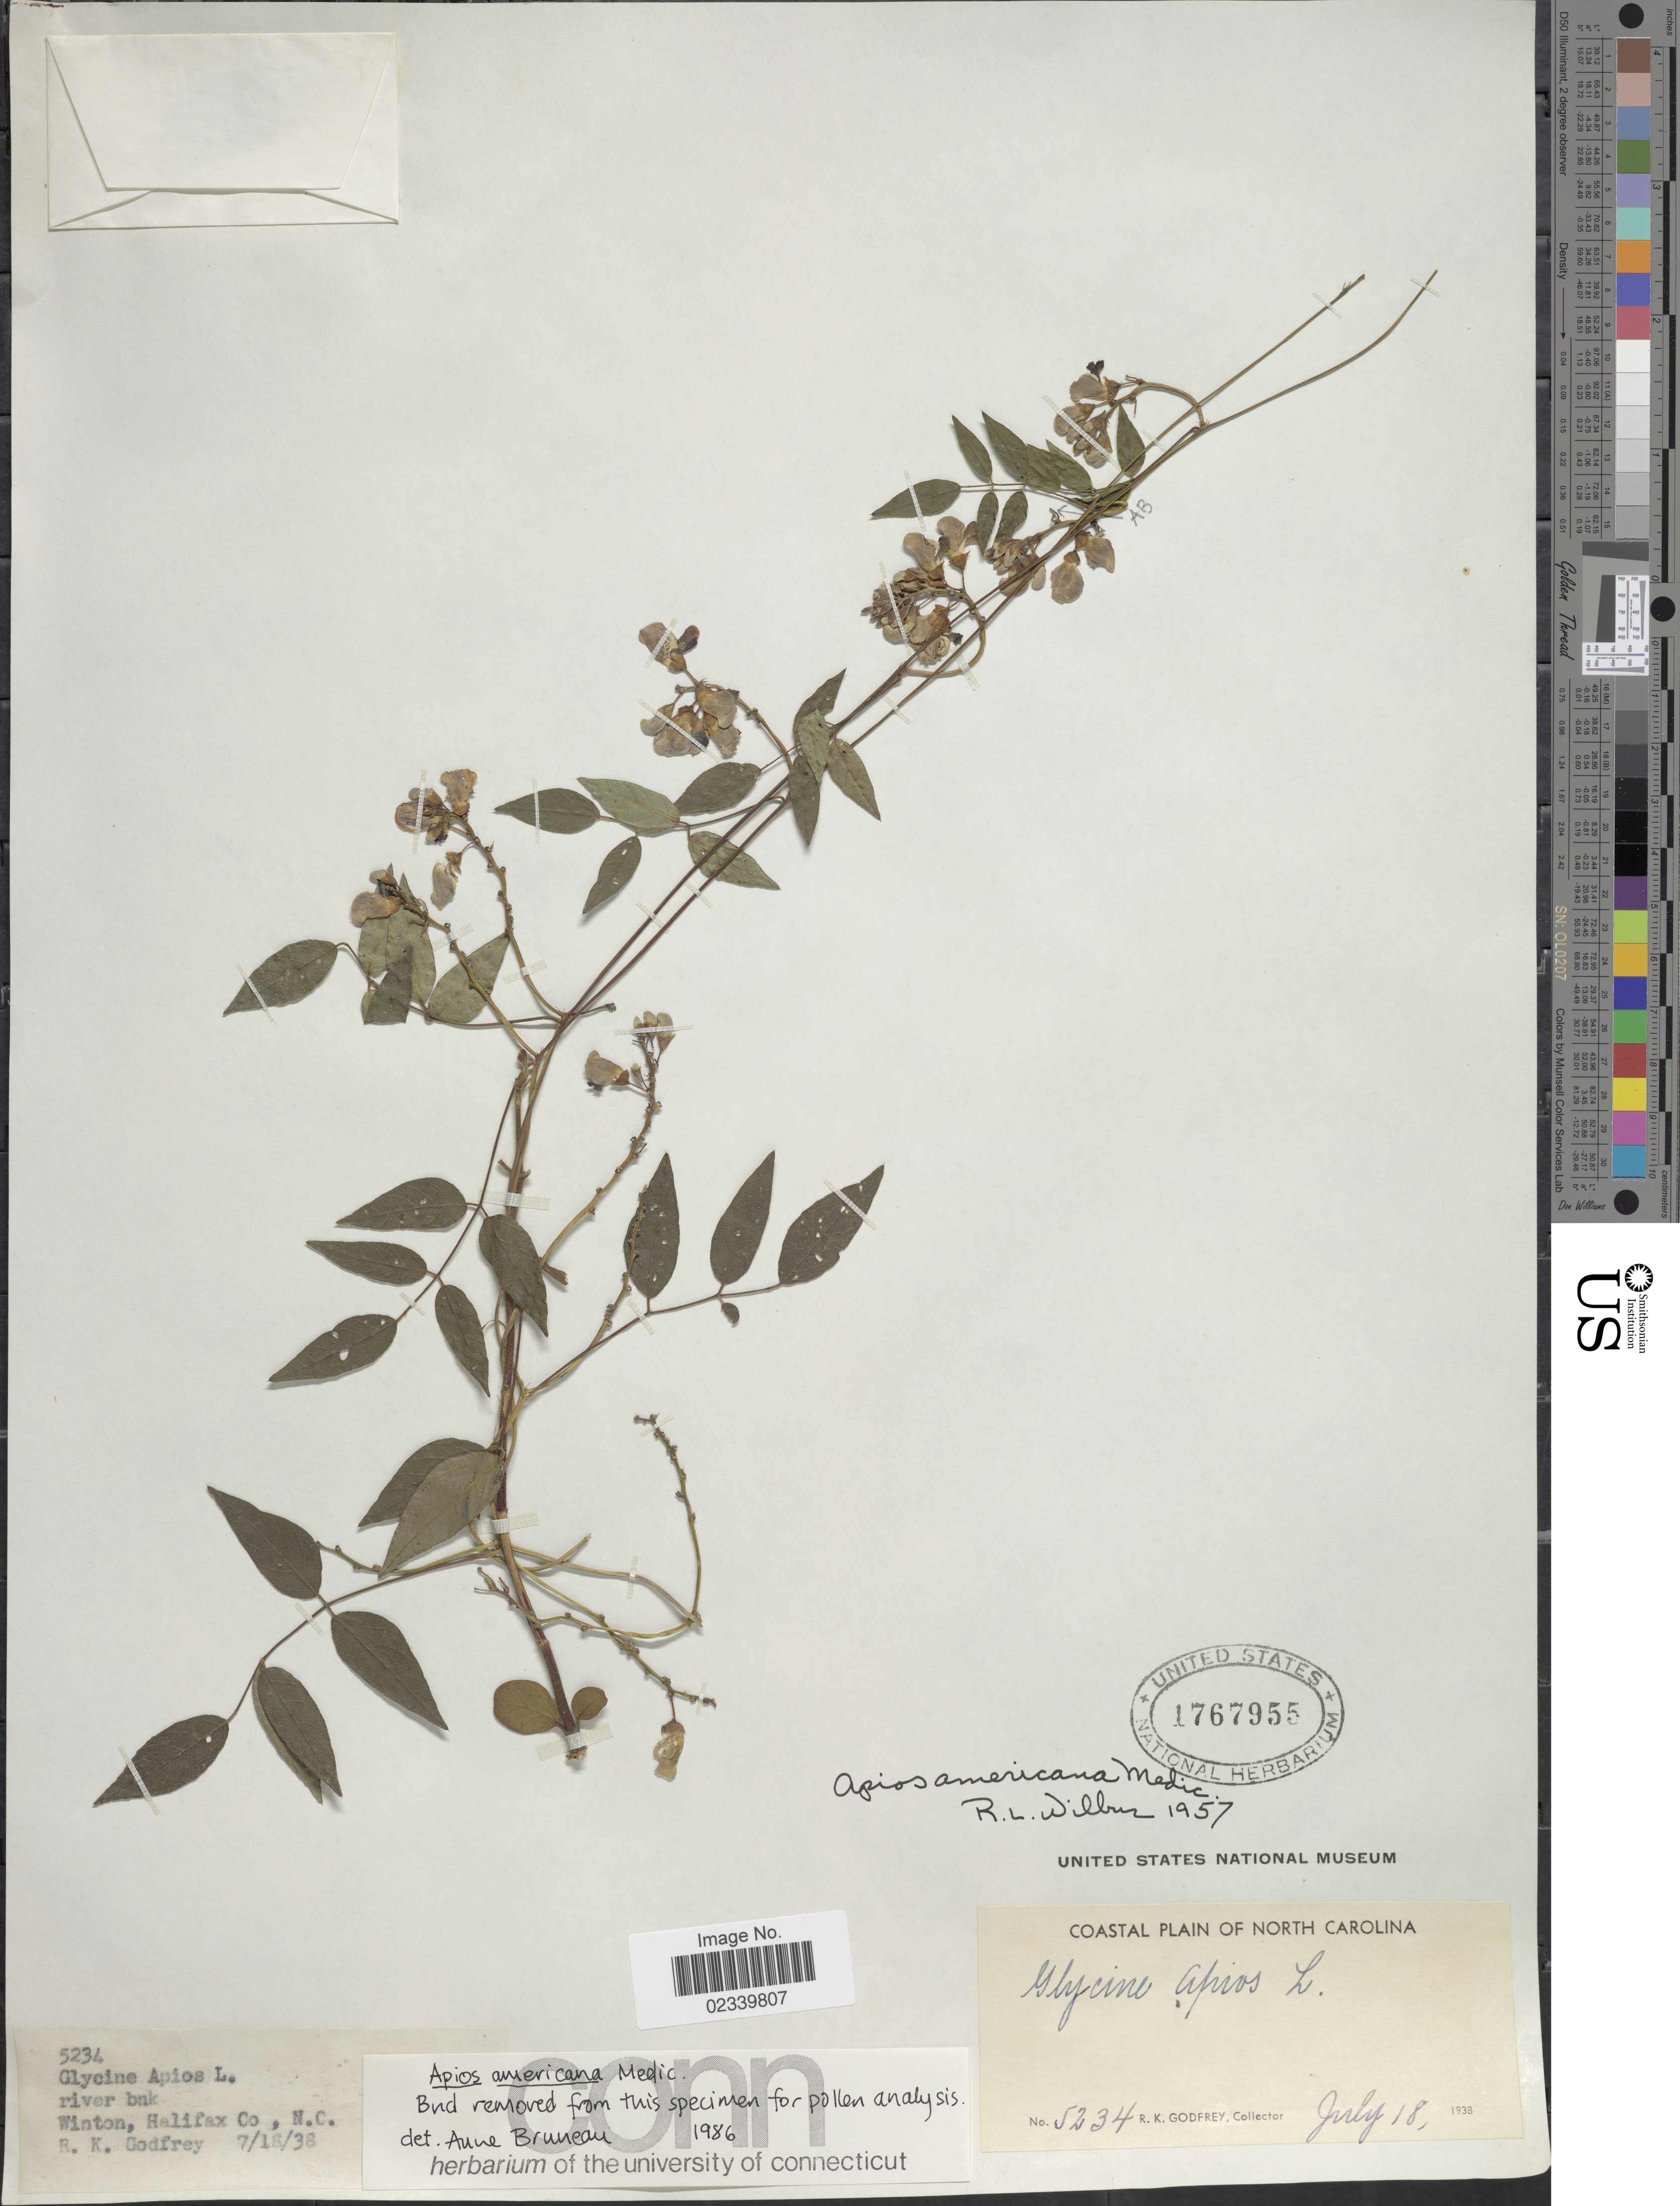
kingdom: Plantae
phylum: Tracheophyta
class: Magnoliopsida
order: Fabales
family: Fabaceae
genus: Apios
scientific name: Apios americana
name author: Medik.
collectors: R. K. Godfrey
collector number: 5234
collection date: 1938-07-18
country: United States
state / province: North Carolina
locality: Coastal Plain of North Carolina, Winton, Halifax Co. N.C.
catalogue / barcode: US 1767955